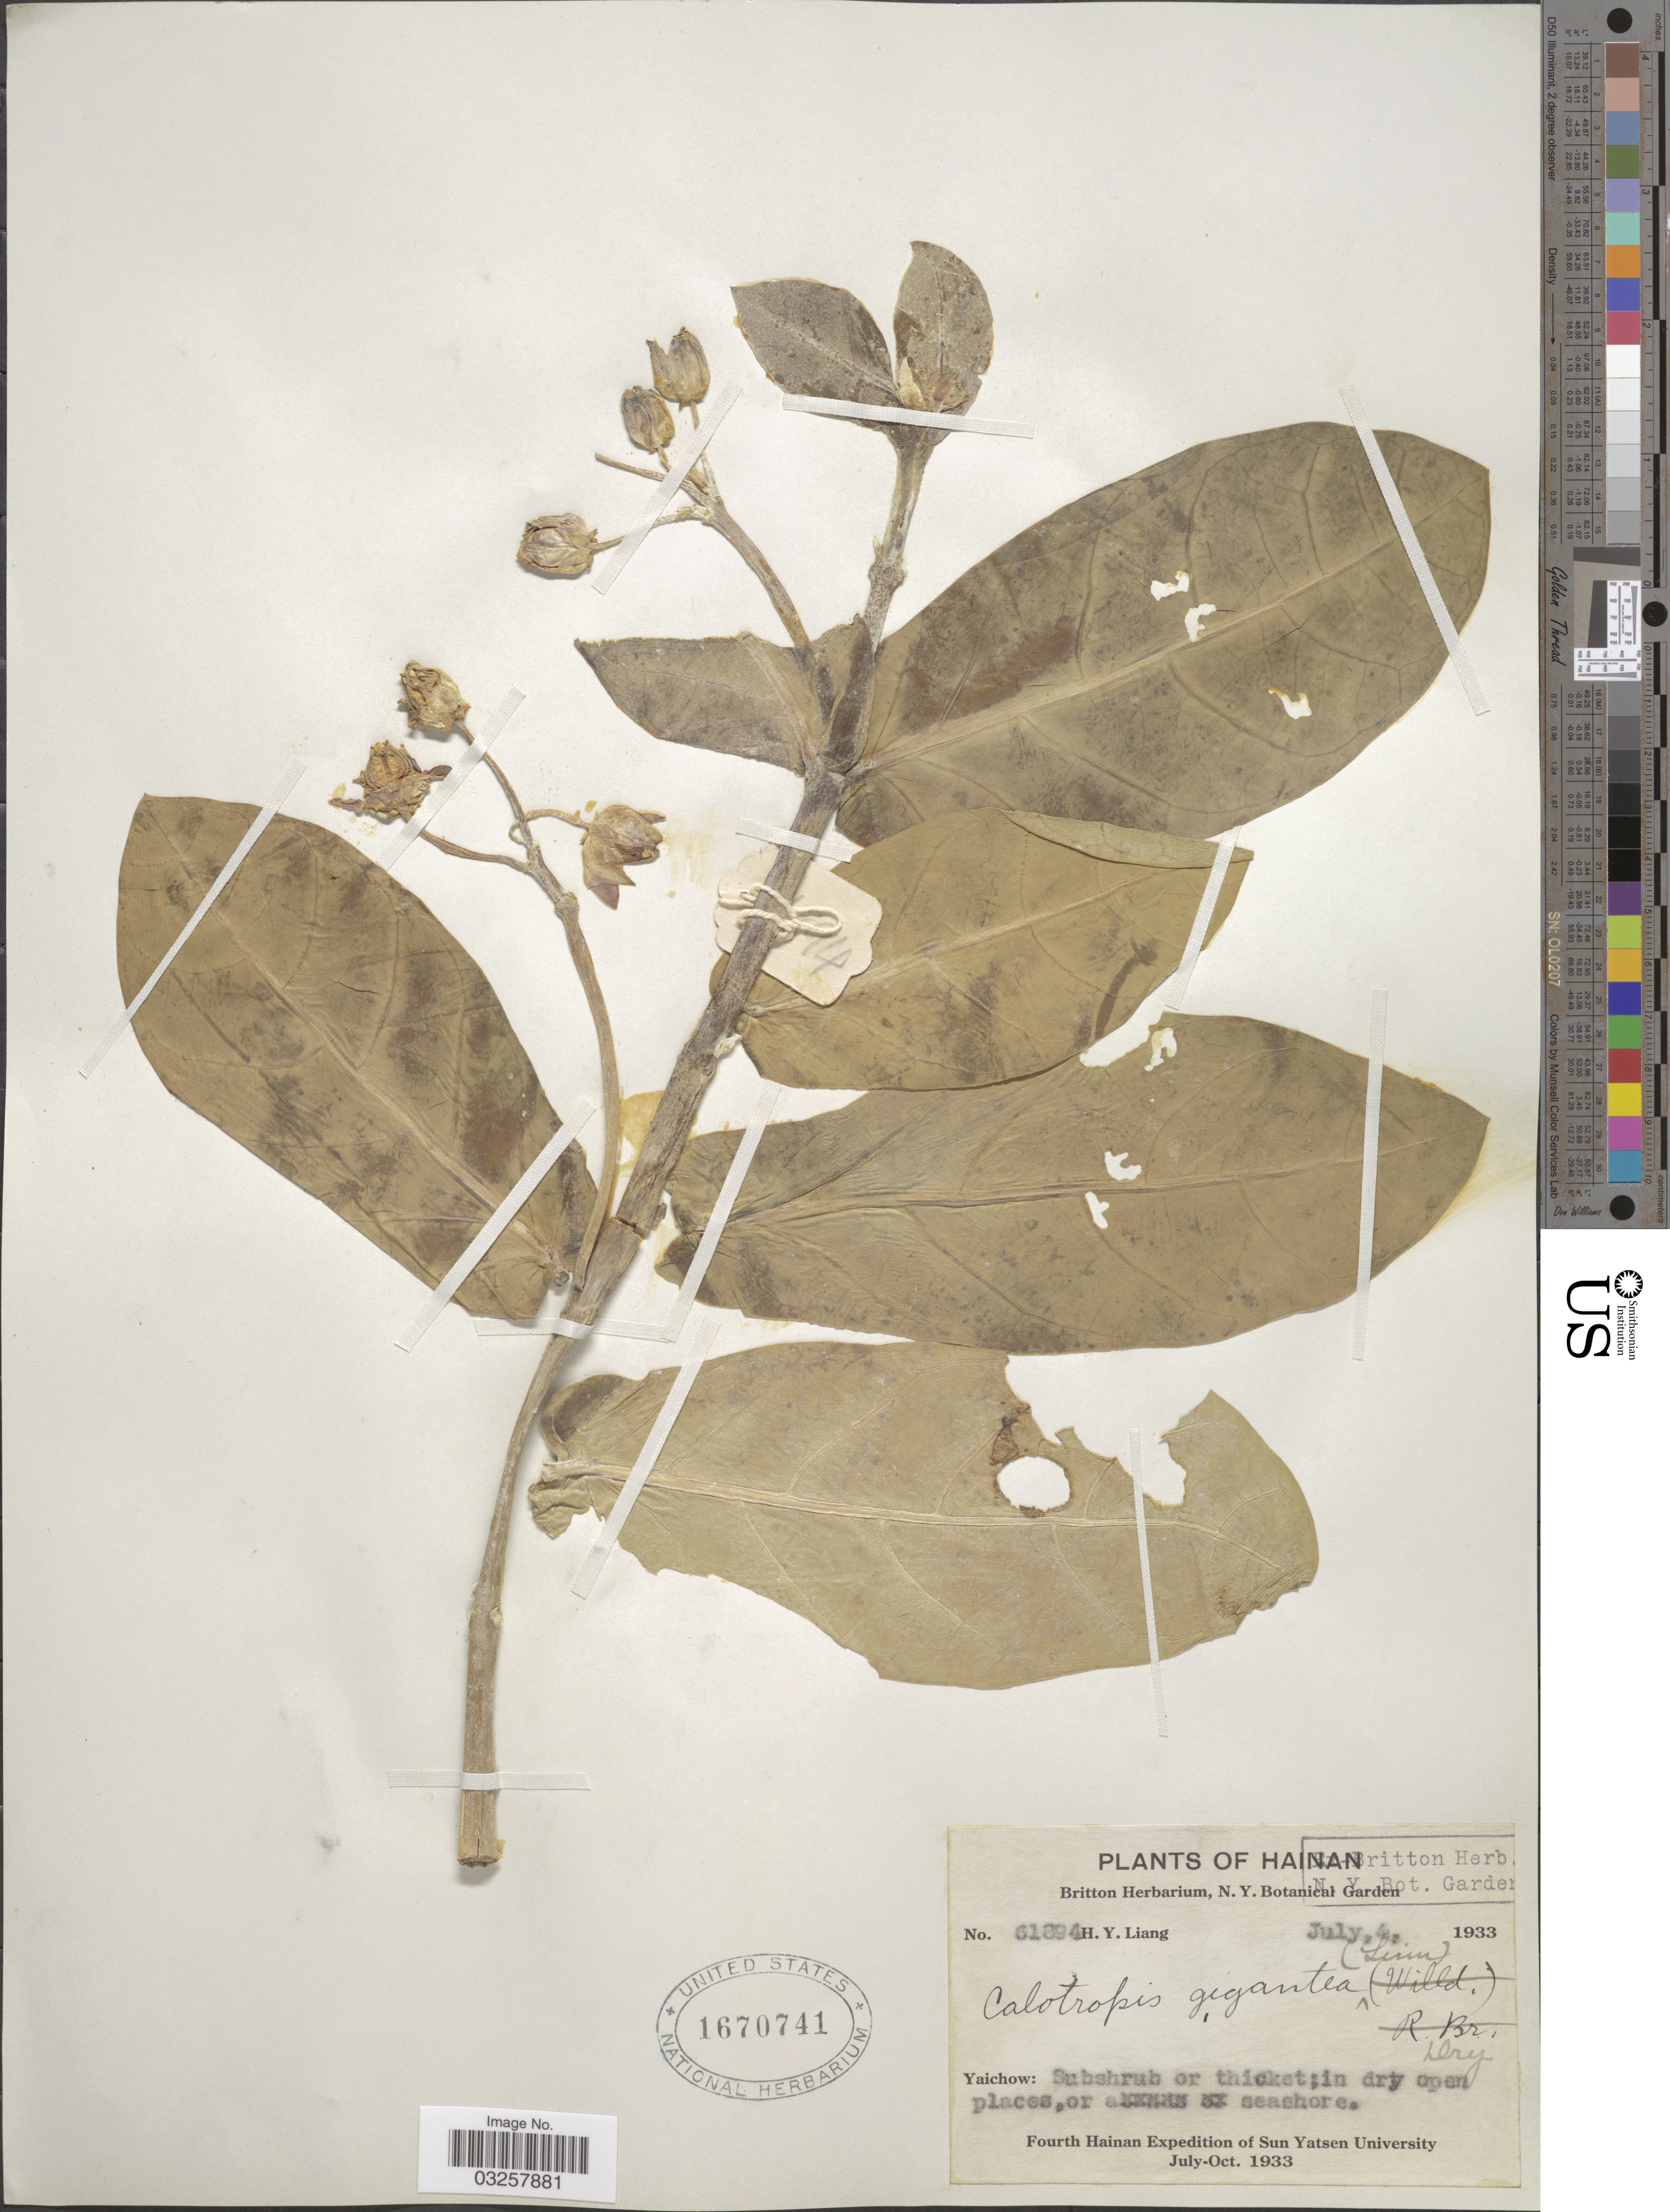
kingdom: Plantae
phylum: Tracheophyta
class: Magnoliopsida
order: Gentianales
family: Apocynaceae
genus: Calotropis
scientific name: Calotropis gigantea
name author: (L.) W.T. Aiton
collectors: H. Y. Liang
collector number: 61894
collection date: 1933-07-04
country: China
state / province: Hainan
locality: Yaichow.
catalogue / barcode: US 1670741